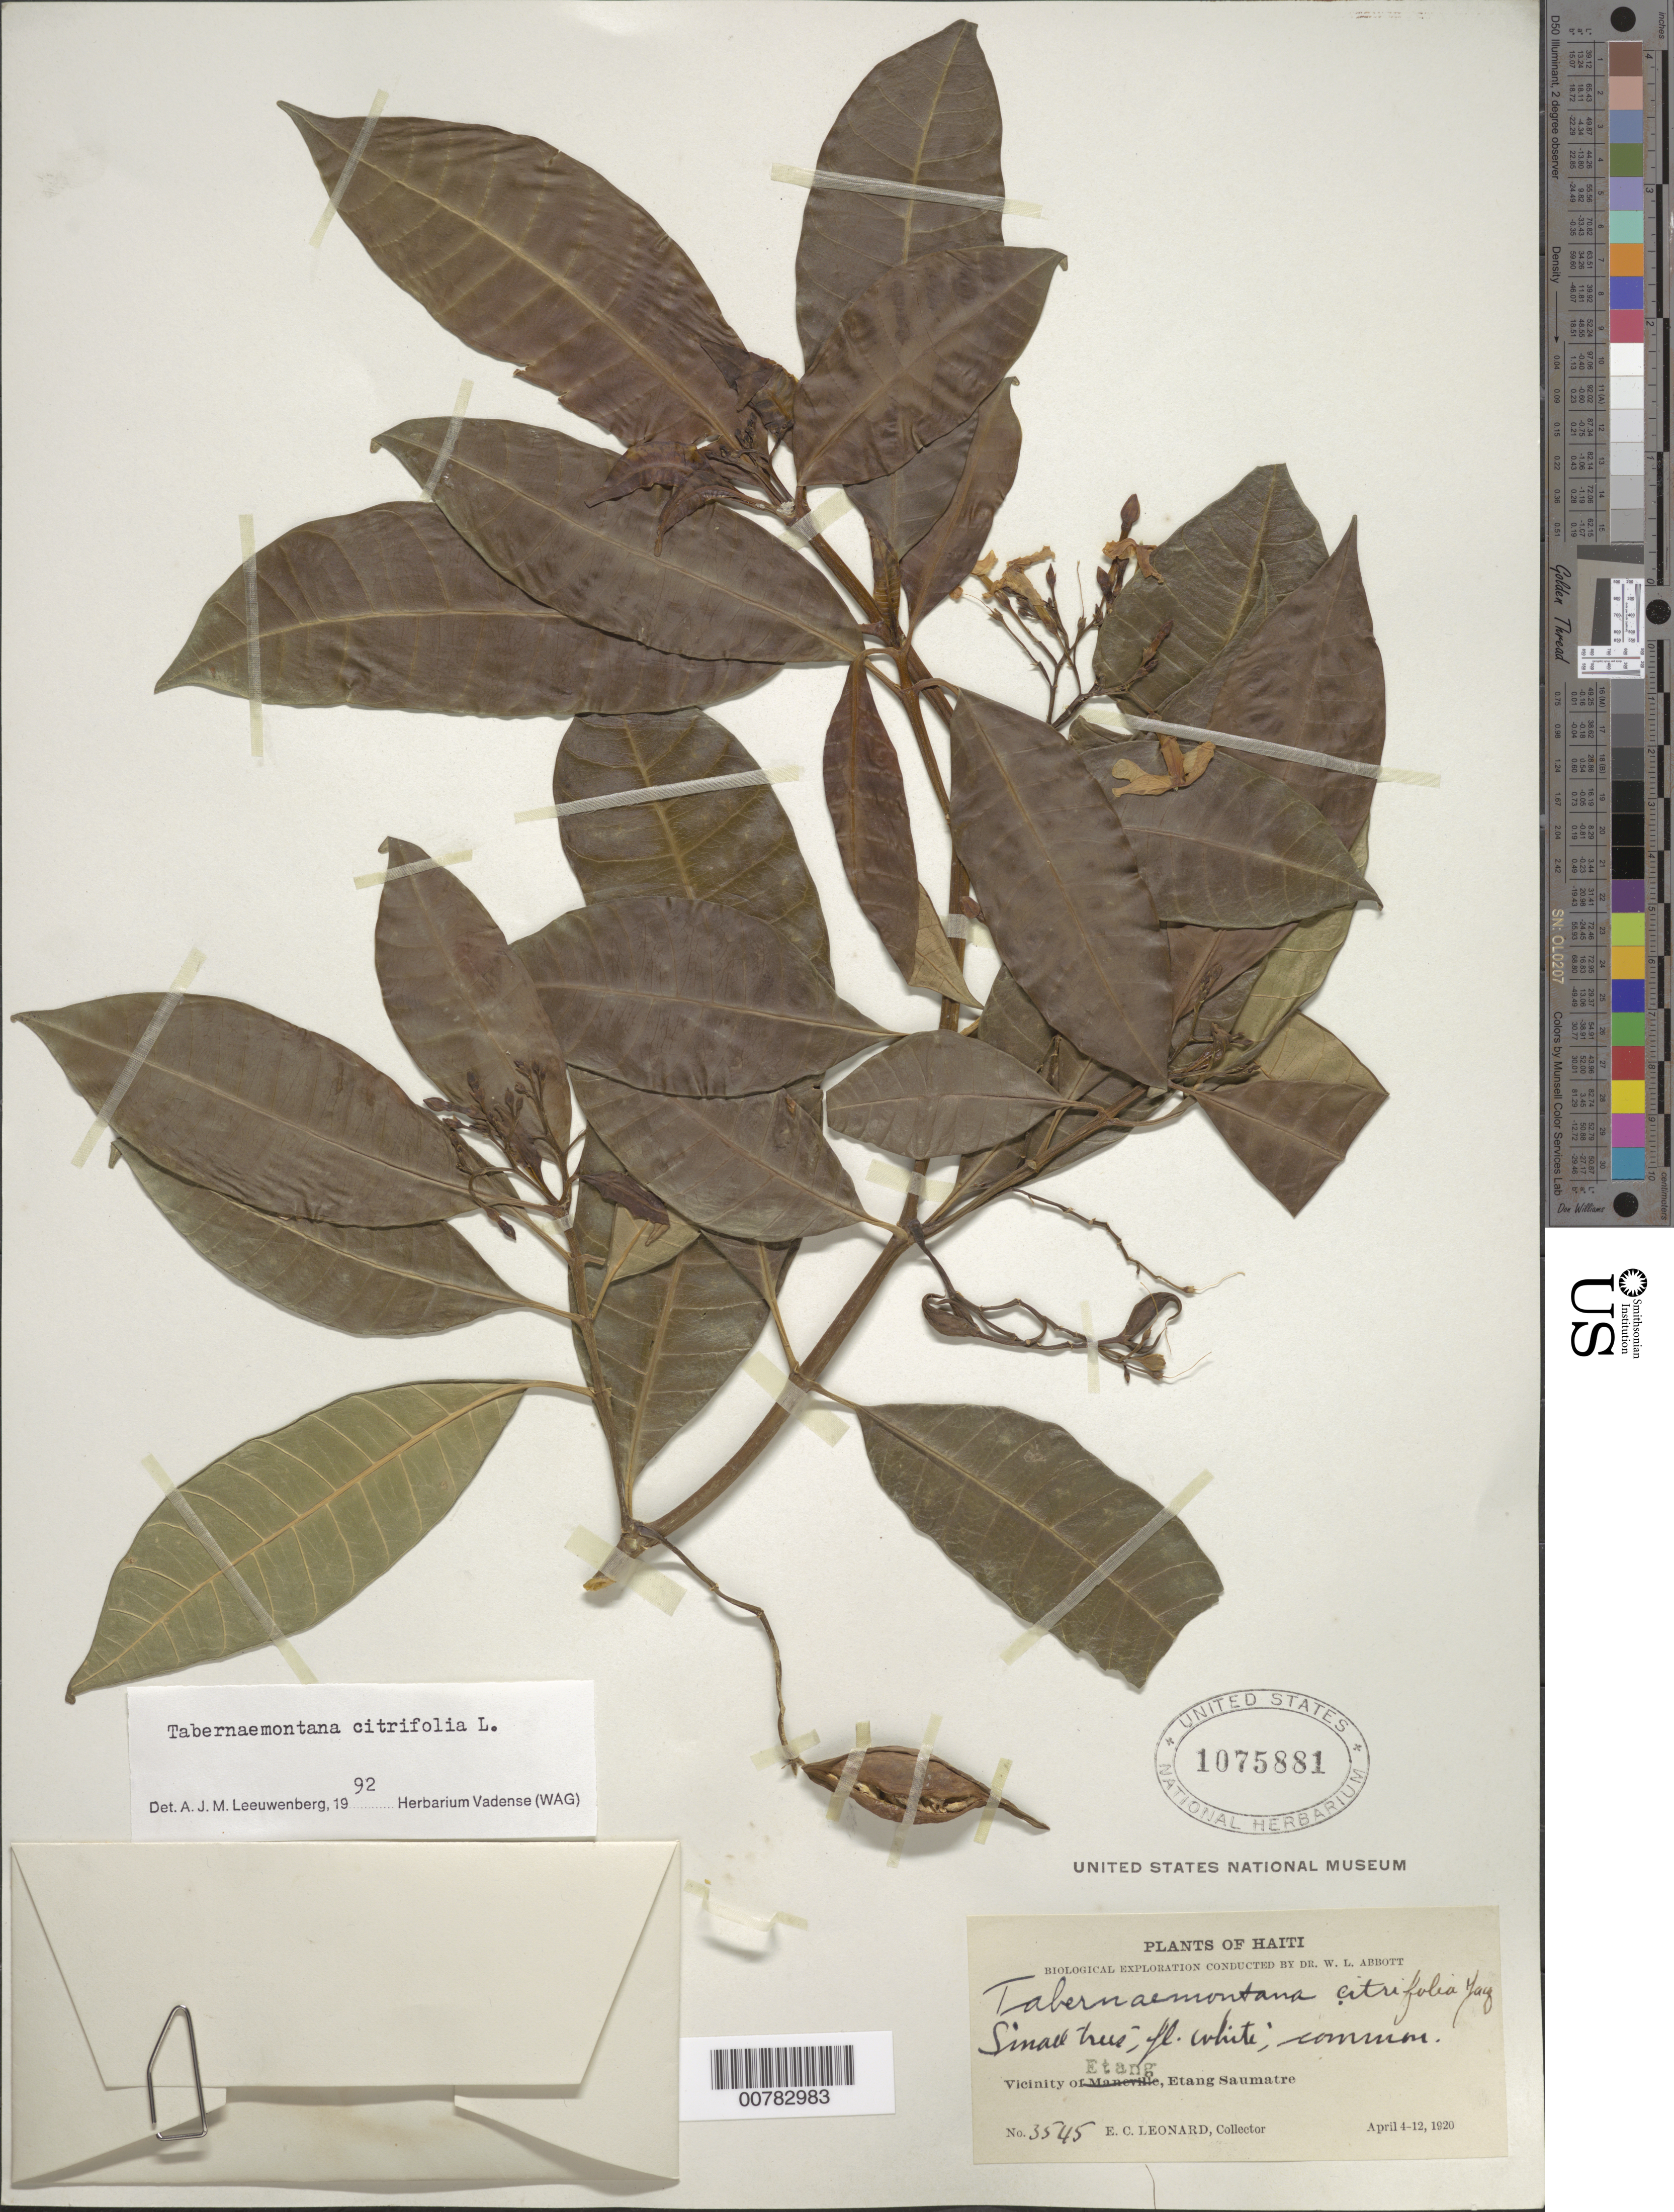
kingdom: Plantae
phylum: Tracheophyta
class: Magnoliopsida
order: Gentianales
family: Apocynaceae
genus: Tabernaemontana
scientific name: Tabernaemontana citrifolia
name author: L.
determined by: Leeuwenberg, A. J. M.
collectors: E. C. Leonard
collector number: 3545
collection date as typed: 04 Apr 1920 to 12 Apr 1920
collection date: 1920-04-04/1920-04-12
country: Haiti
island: Hispaniola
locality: Etang Saumatre, vicinity of Etang.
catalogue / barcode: US 1075881